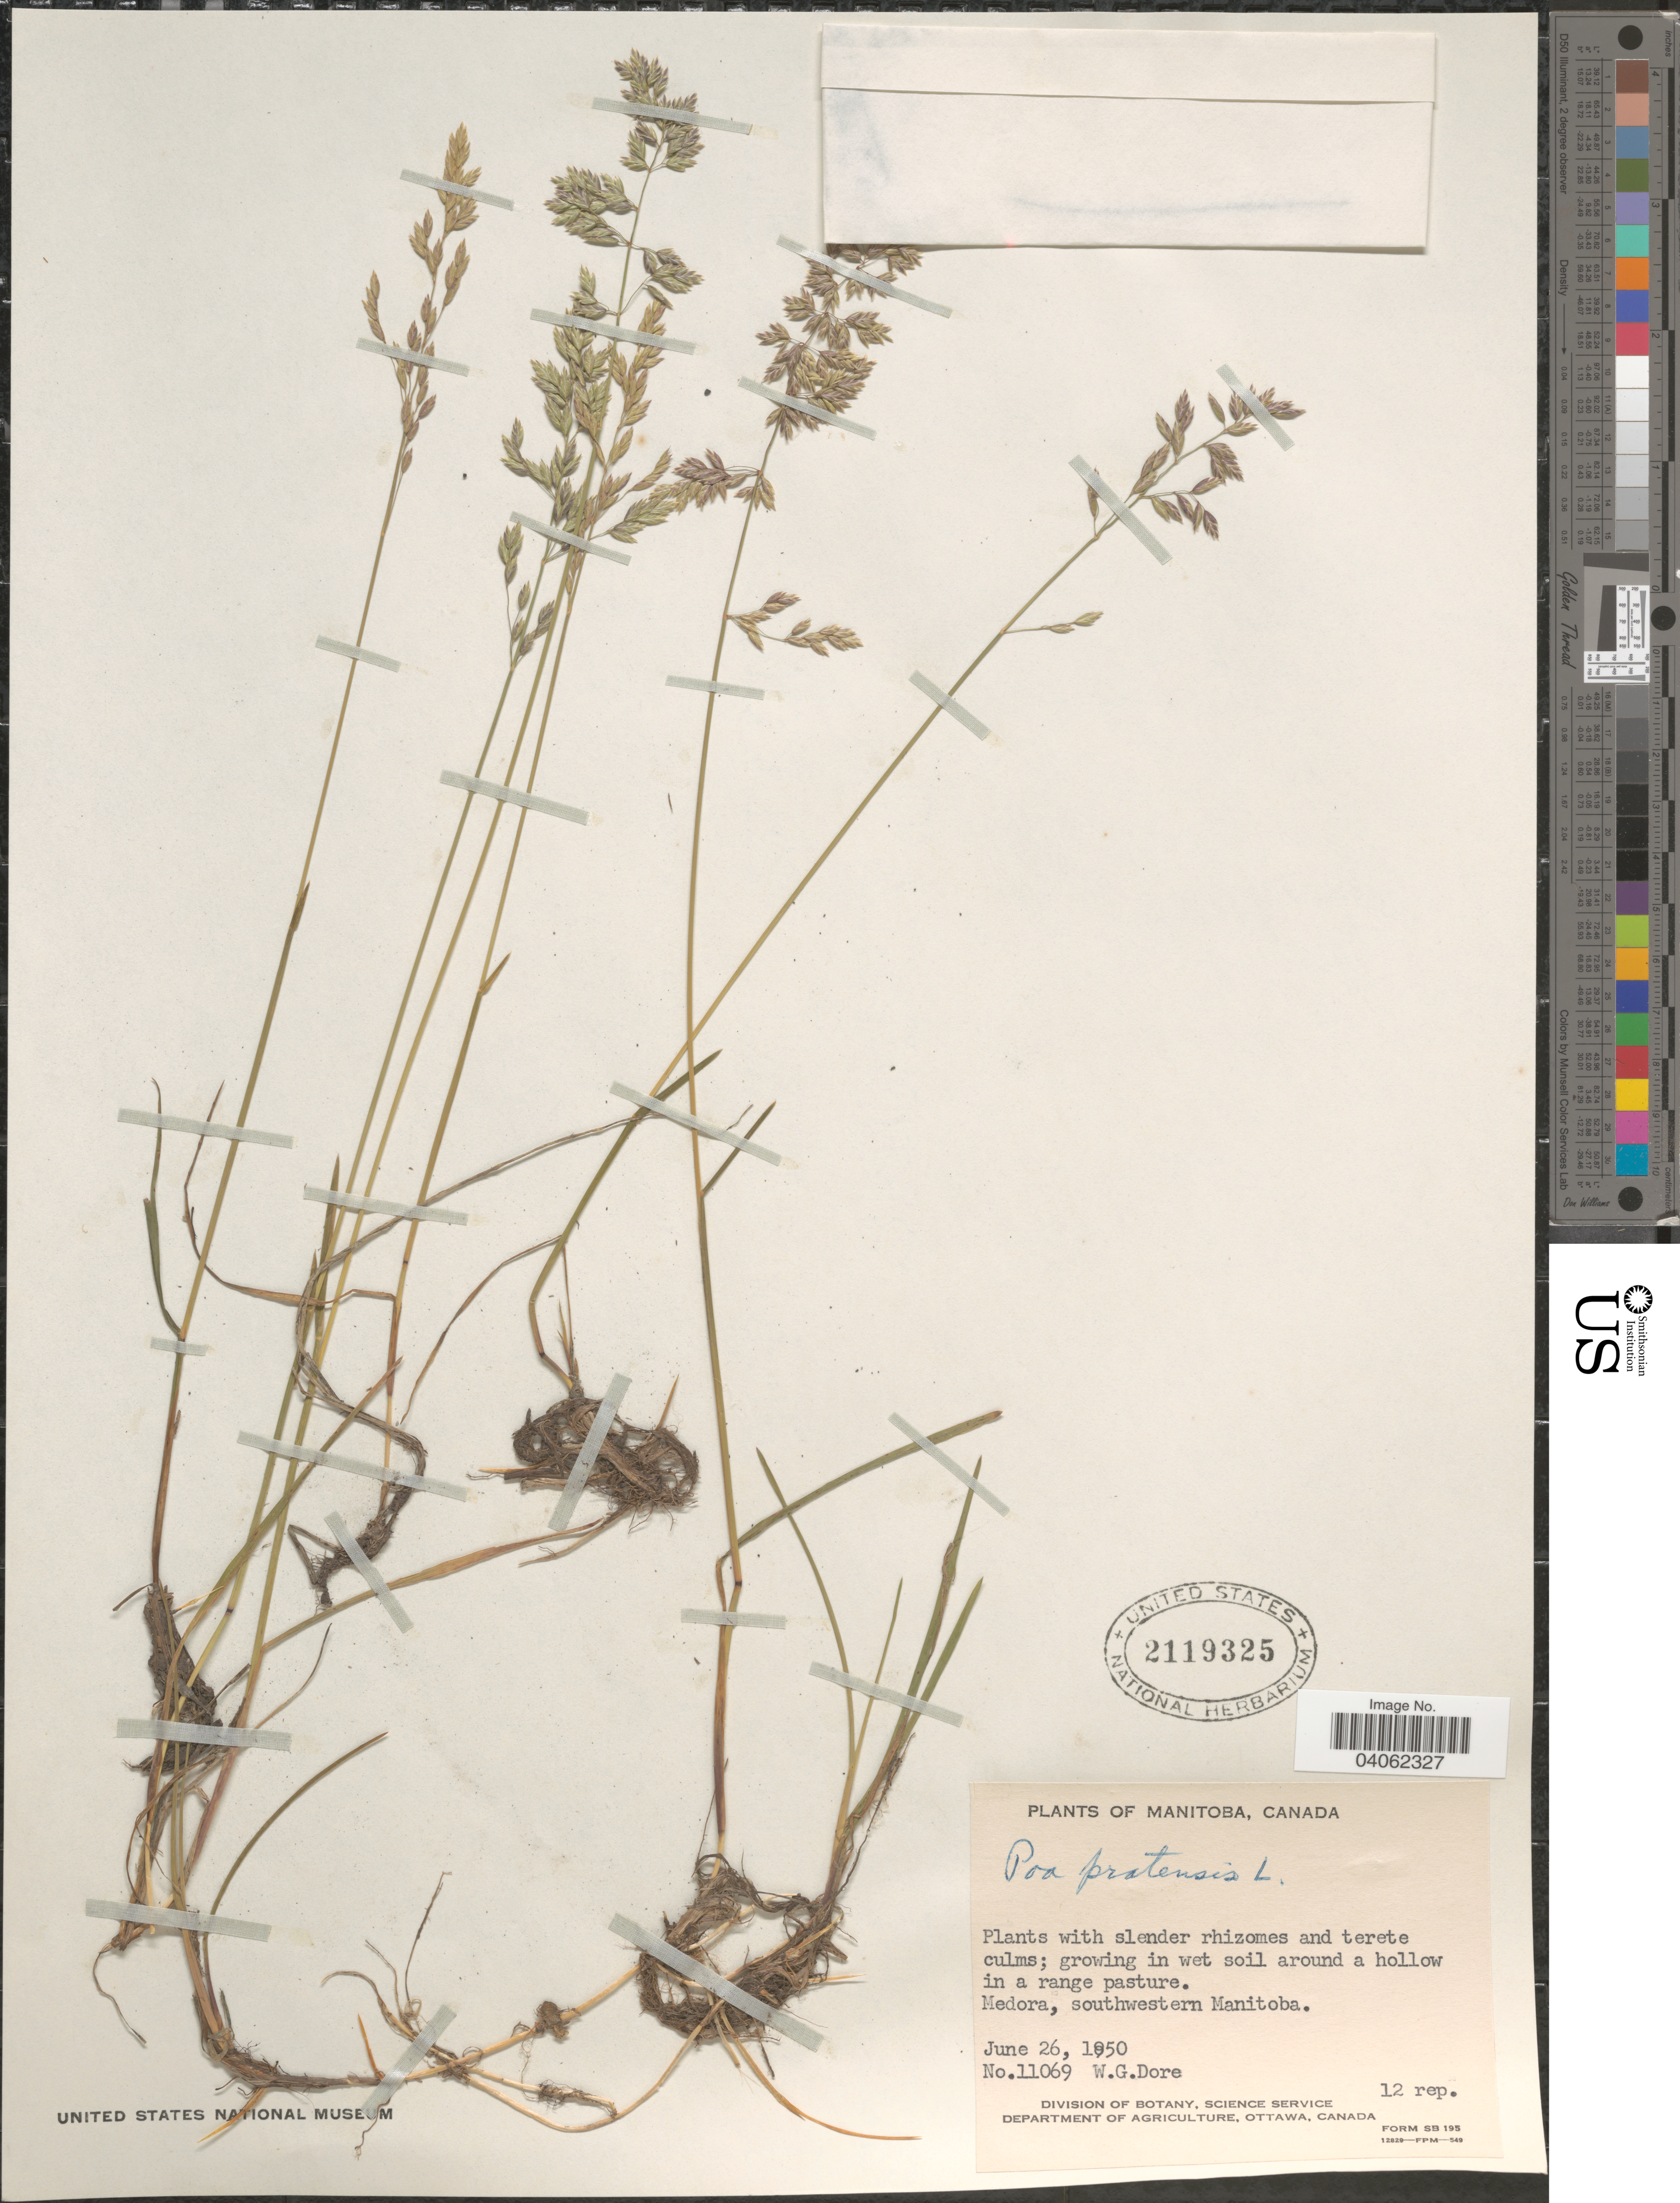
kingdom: Plantae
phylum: Tracheophyta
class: Liliopsida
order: Poales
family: Poaceae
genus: Poa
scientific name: Poa pratensis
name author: L.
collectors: W. Dore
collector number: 11069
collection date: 1950-06-26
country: Canada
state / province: Manitoba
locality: Medora, southwestern Manitoba.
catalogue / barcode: US 2119325